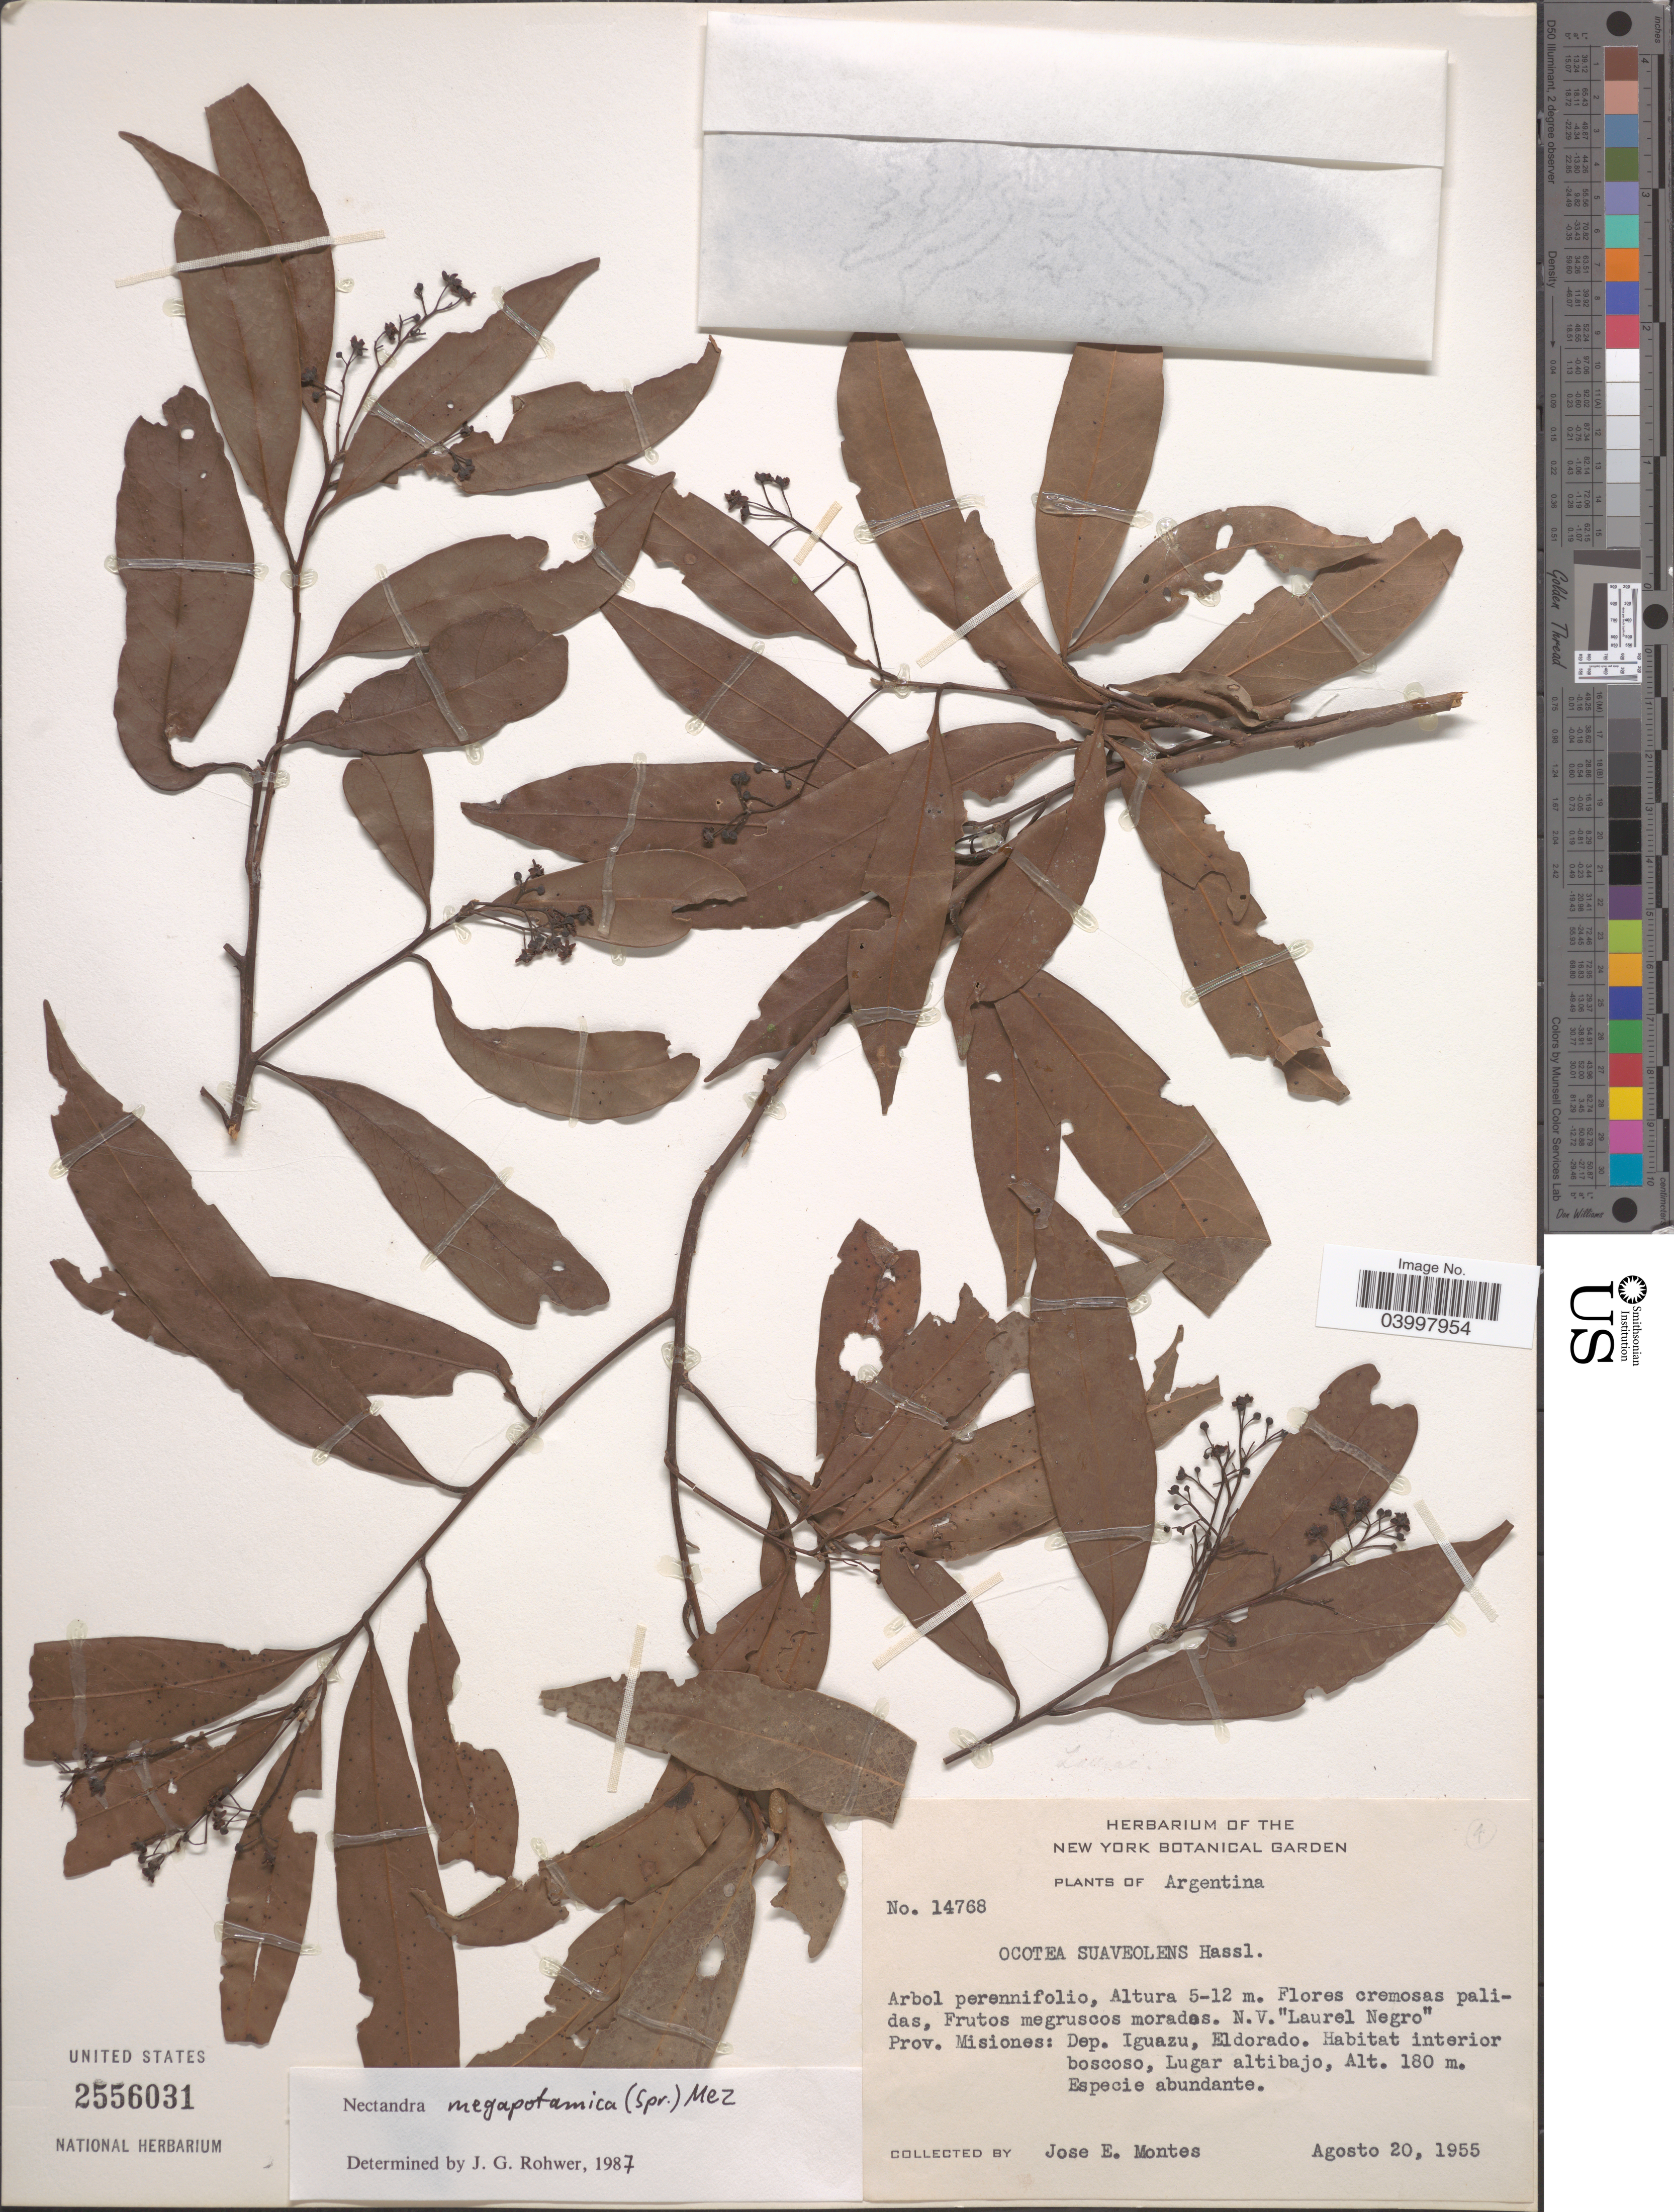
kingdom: Plantae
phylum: Tracheophyta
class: Magnoliopsida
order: Laurales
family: Lauraceae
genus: Nectandra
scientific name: Nectandra megapotamica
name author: Mez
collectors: J. E. Montes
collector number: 14768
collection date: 1955-08-20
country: Argentina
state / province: Misiones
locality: Dep. Iguazu, Eldorado. Habitat interior boscoso, Lugar altibajo.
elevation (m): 180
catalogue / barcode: US 2556031